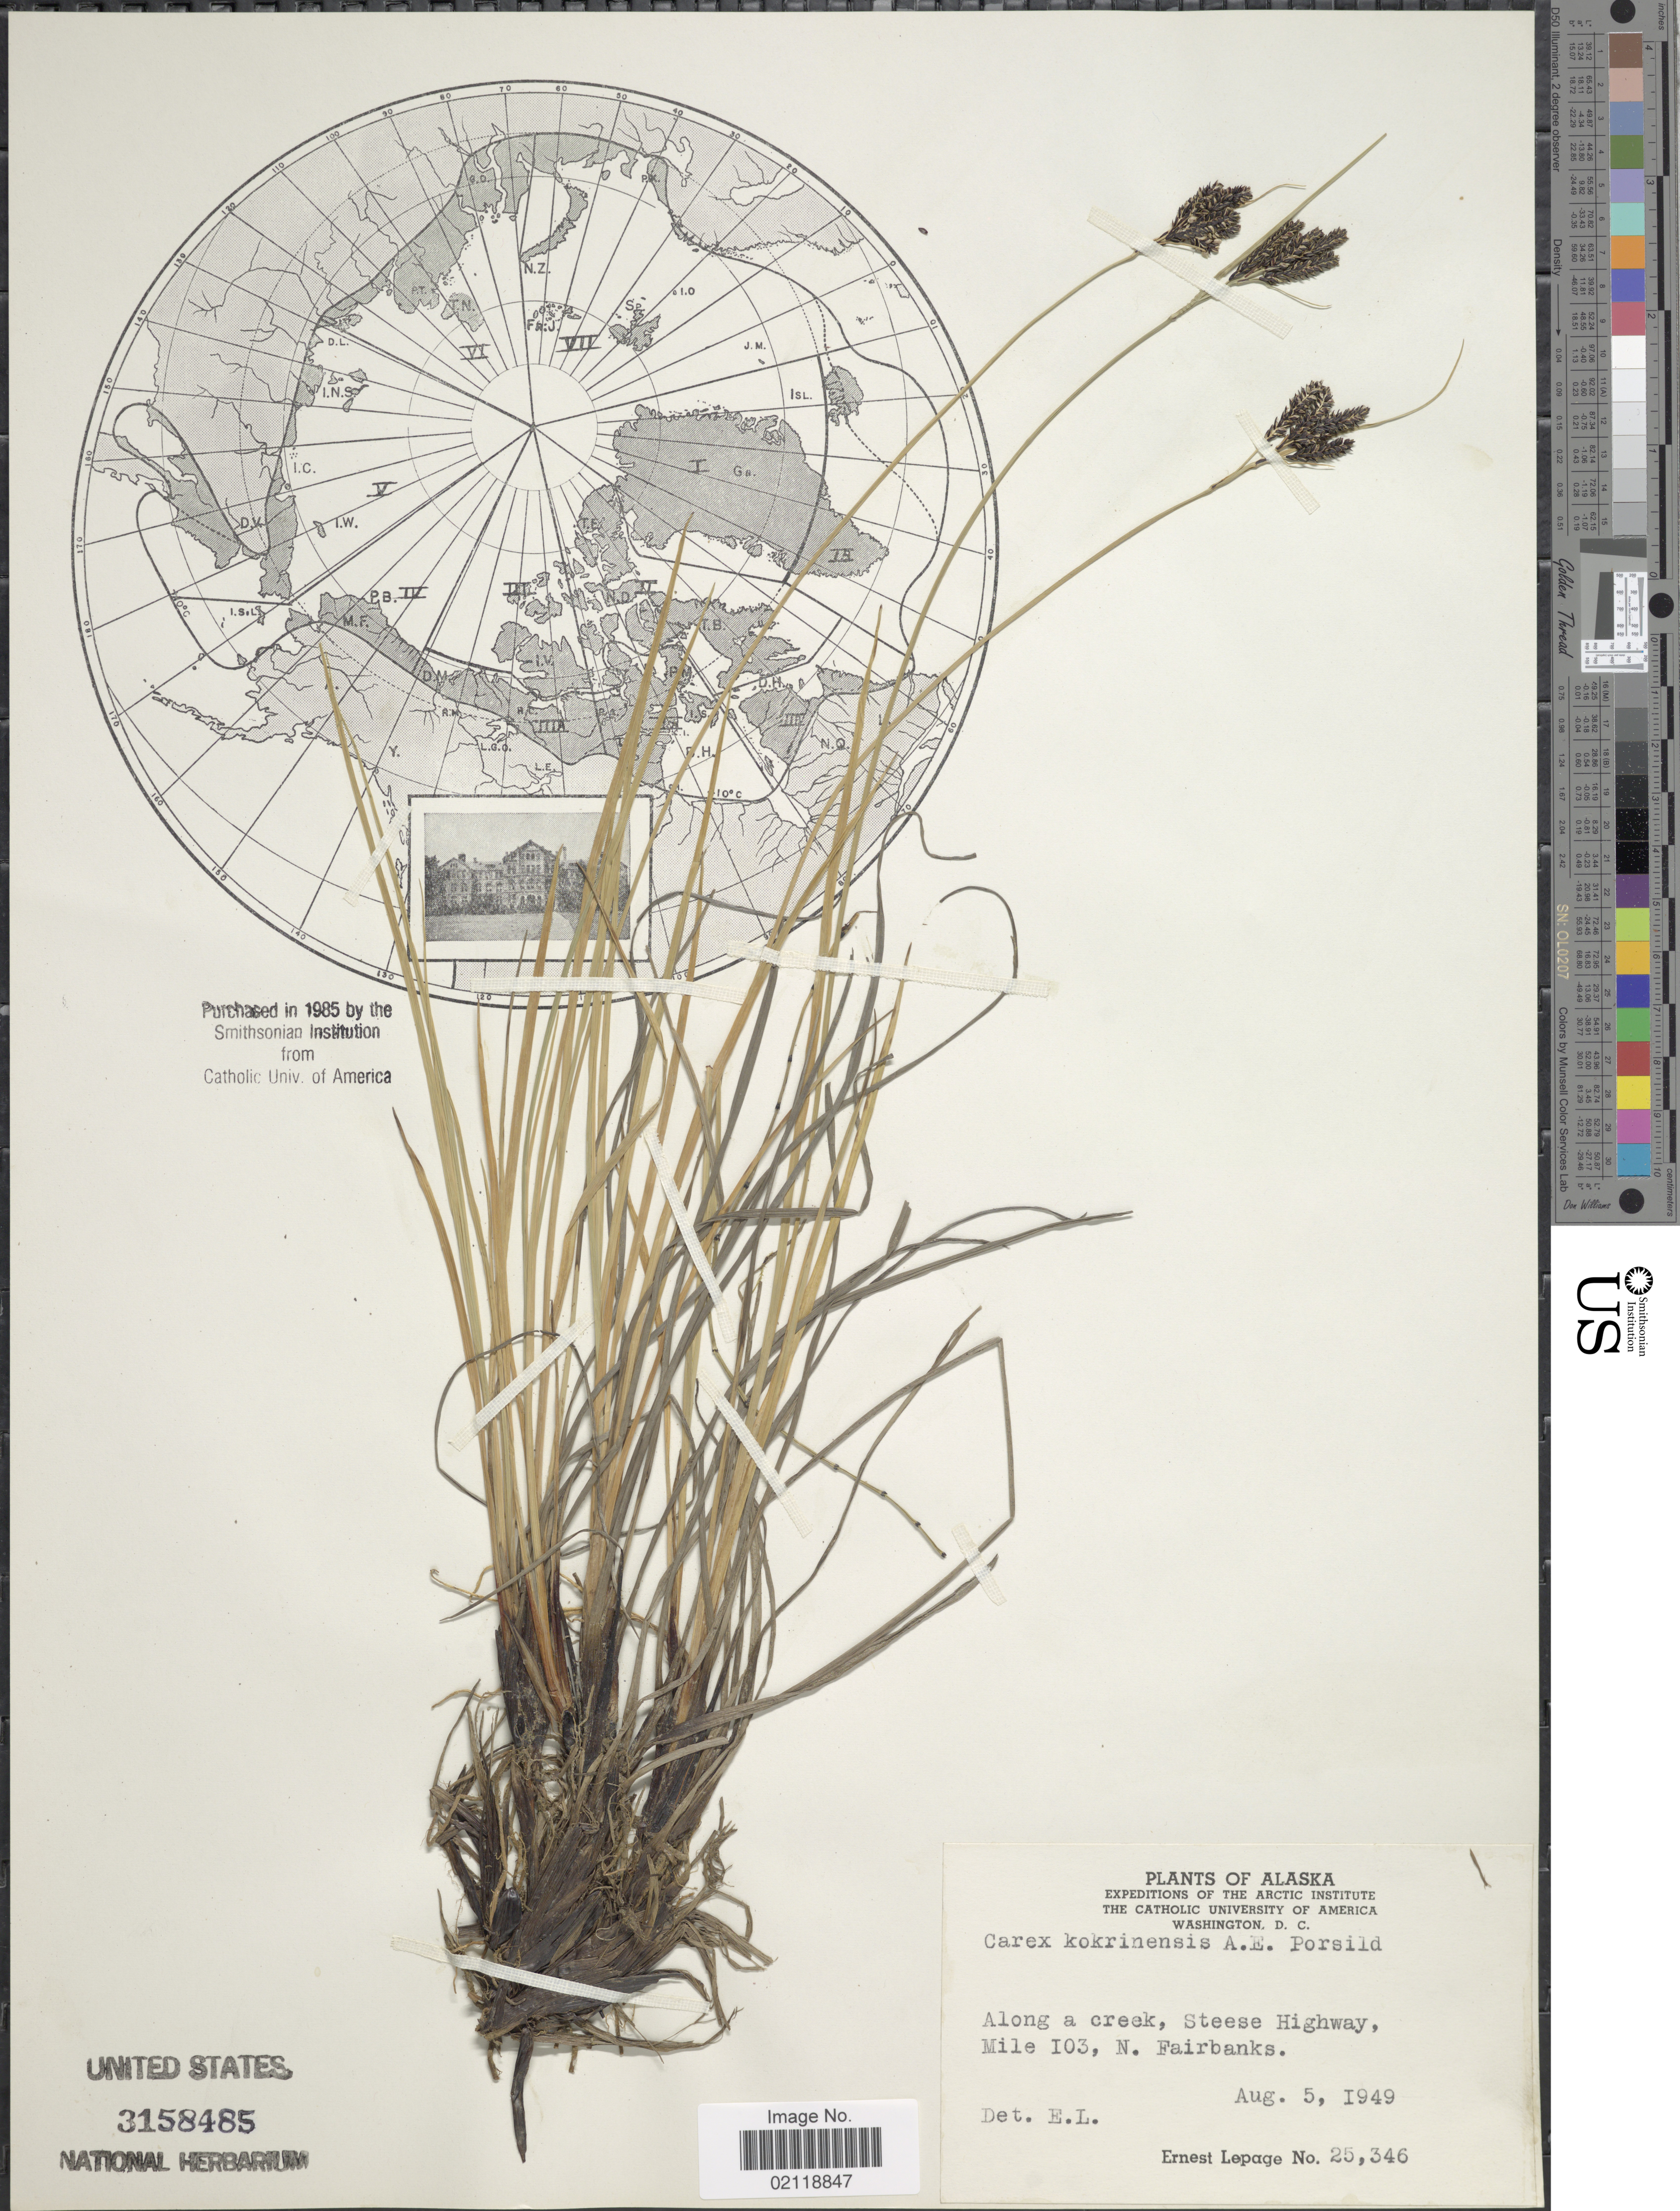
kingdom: Plantae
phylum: Tracheophyta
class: Liliopsida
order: Poales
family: Cyperaceae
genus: Carex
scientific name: Carex eleusinoides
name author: Turcz. ex Kunth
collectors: E. Lepage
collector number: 25346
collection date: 1949-08-05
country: United States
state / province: Alaska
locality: Along a creek, Steese Highway, Mile 103, N. Fairbanks.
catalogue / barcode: US 3158485